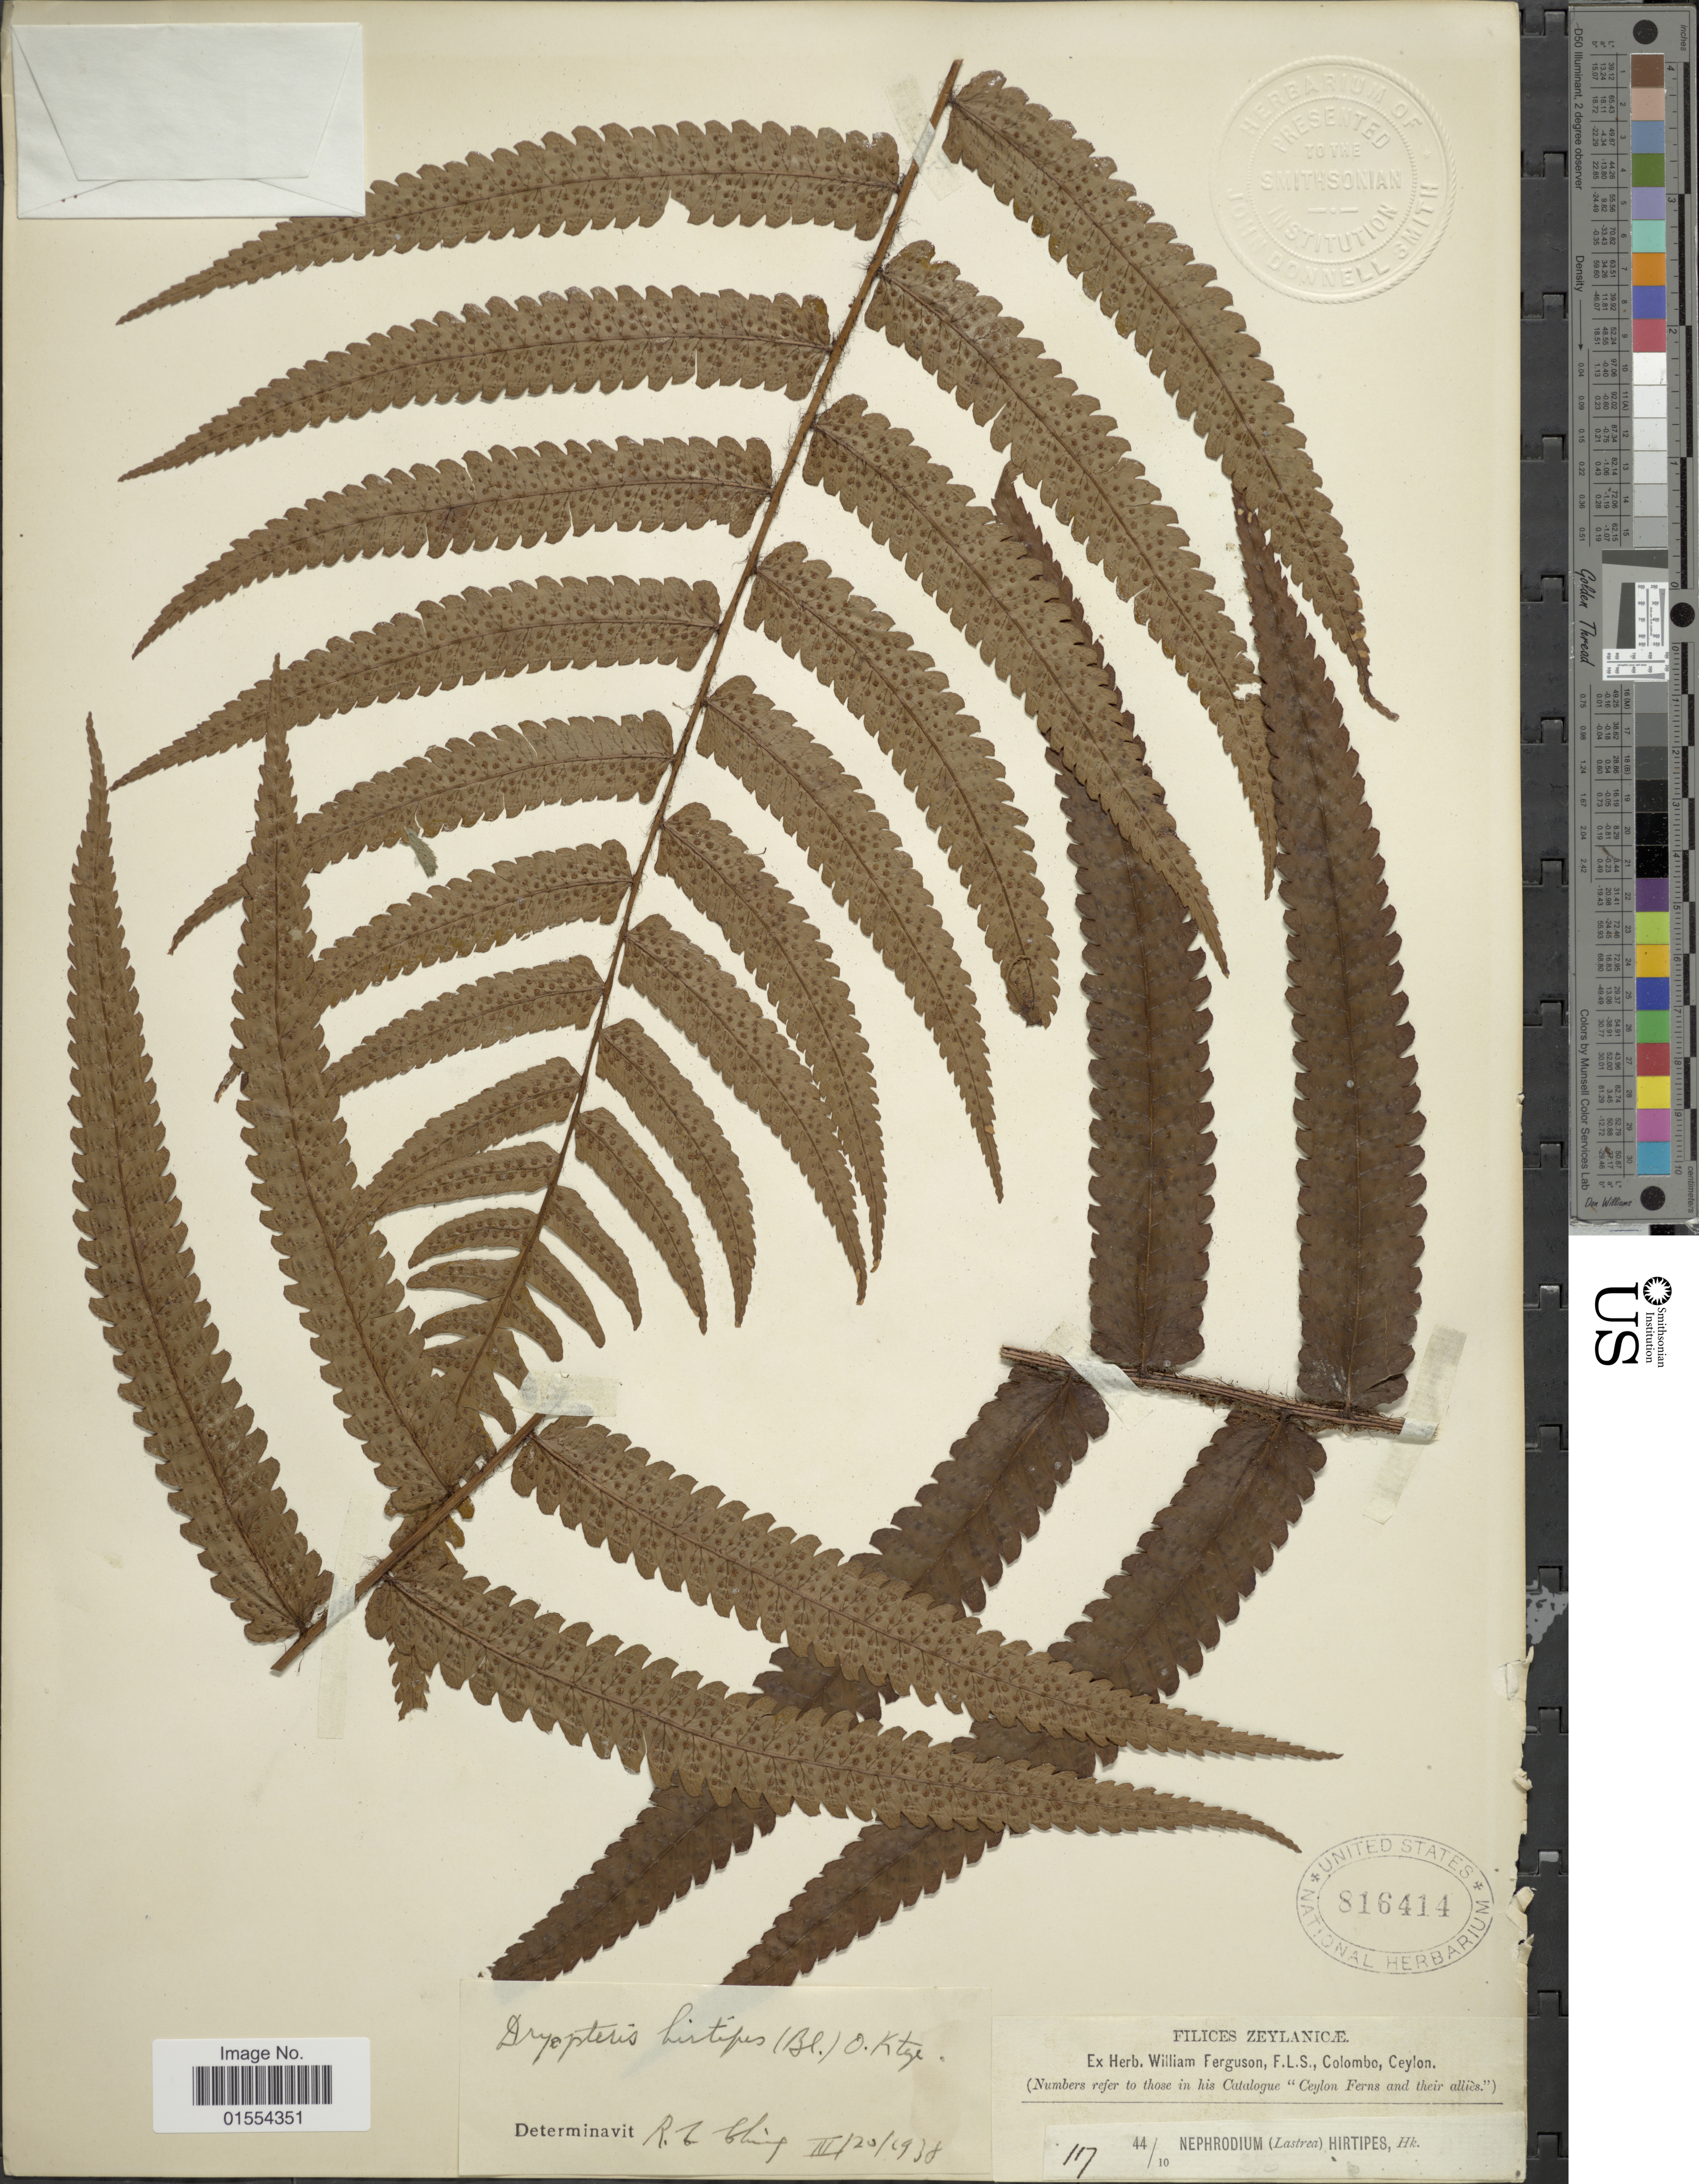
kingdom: Plantae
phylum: Tracheophyta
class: Polypodiopsida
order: Polypodiales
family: Dryopteridaceae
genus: Dryopteris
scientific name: Dryopteris hirtipes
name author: (Blume) Kuntze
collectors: ex herb. W. Ferguson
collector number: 117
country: Sri Lanka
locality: Zeylanicae, Ceylon.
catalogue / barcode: US 816414